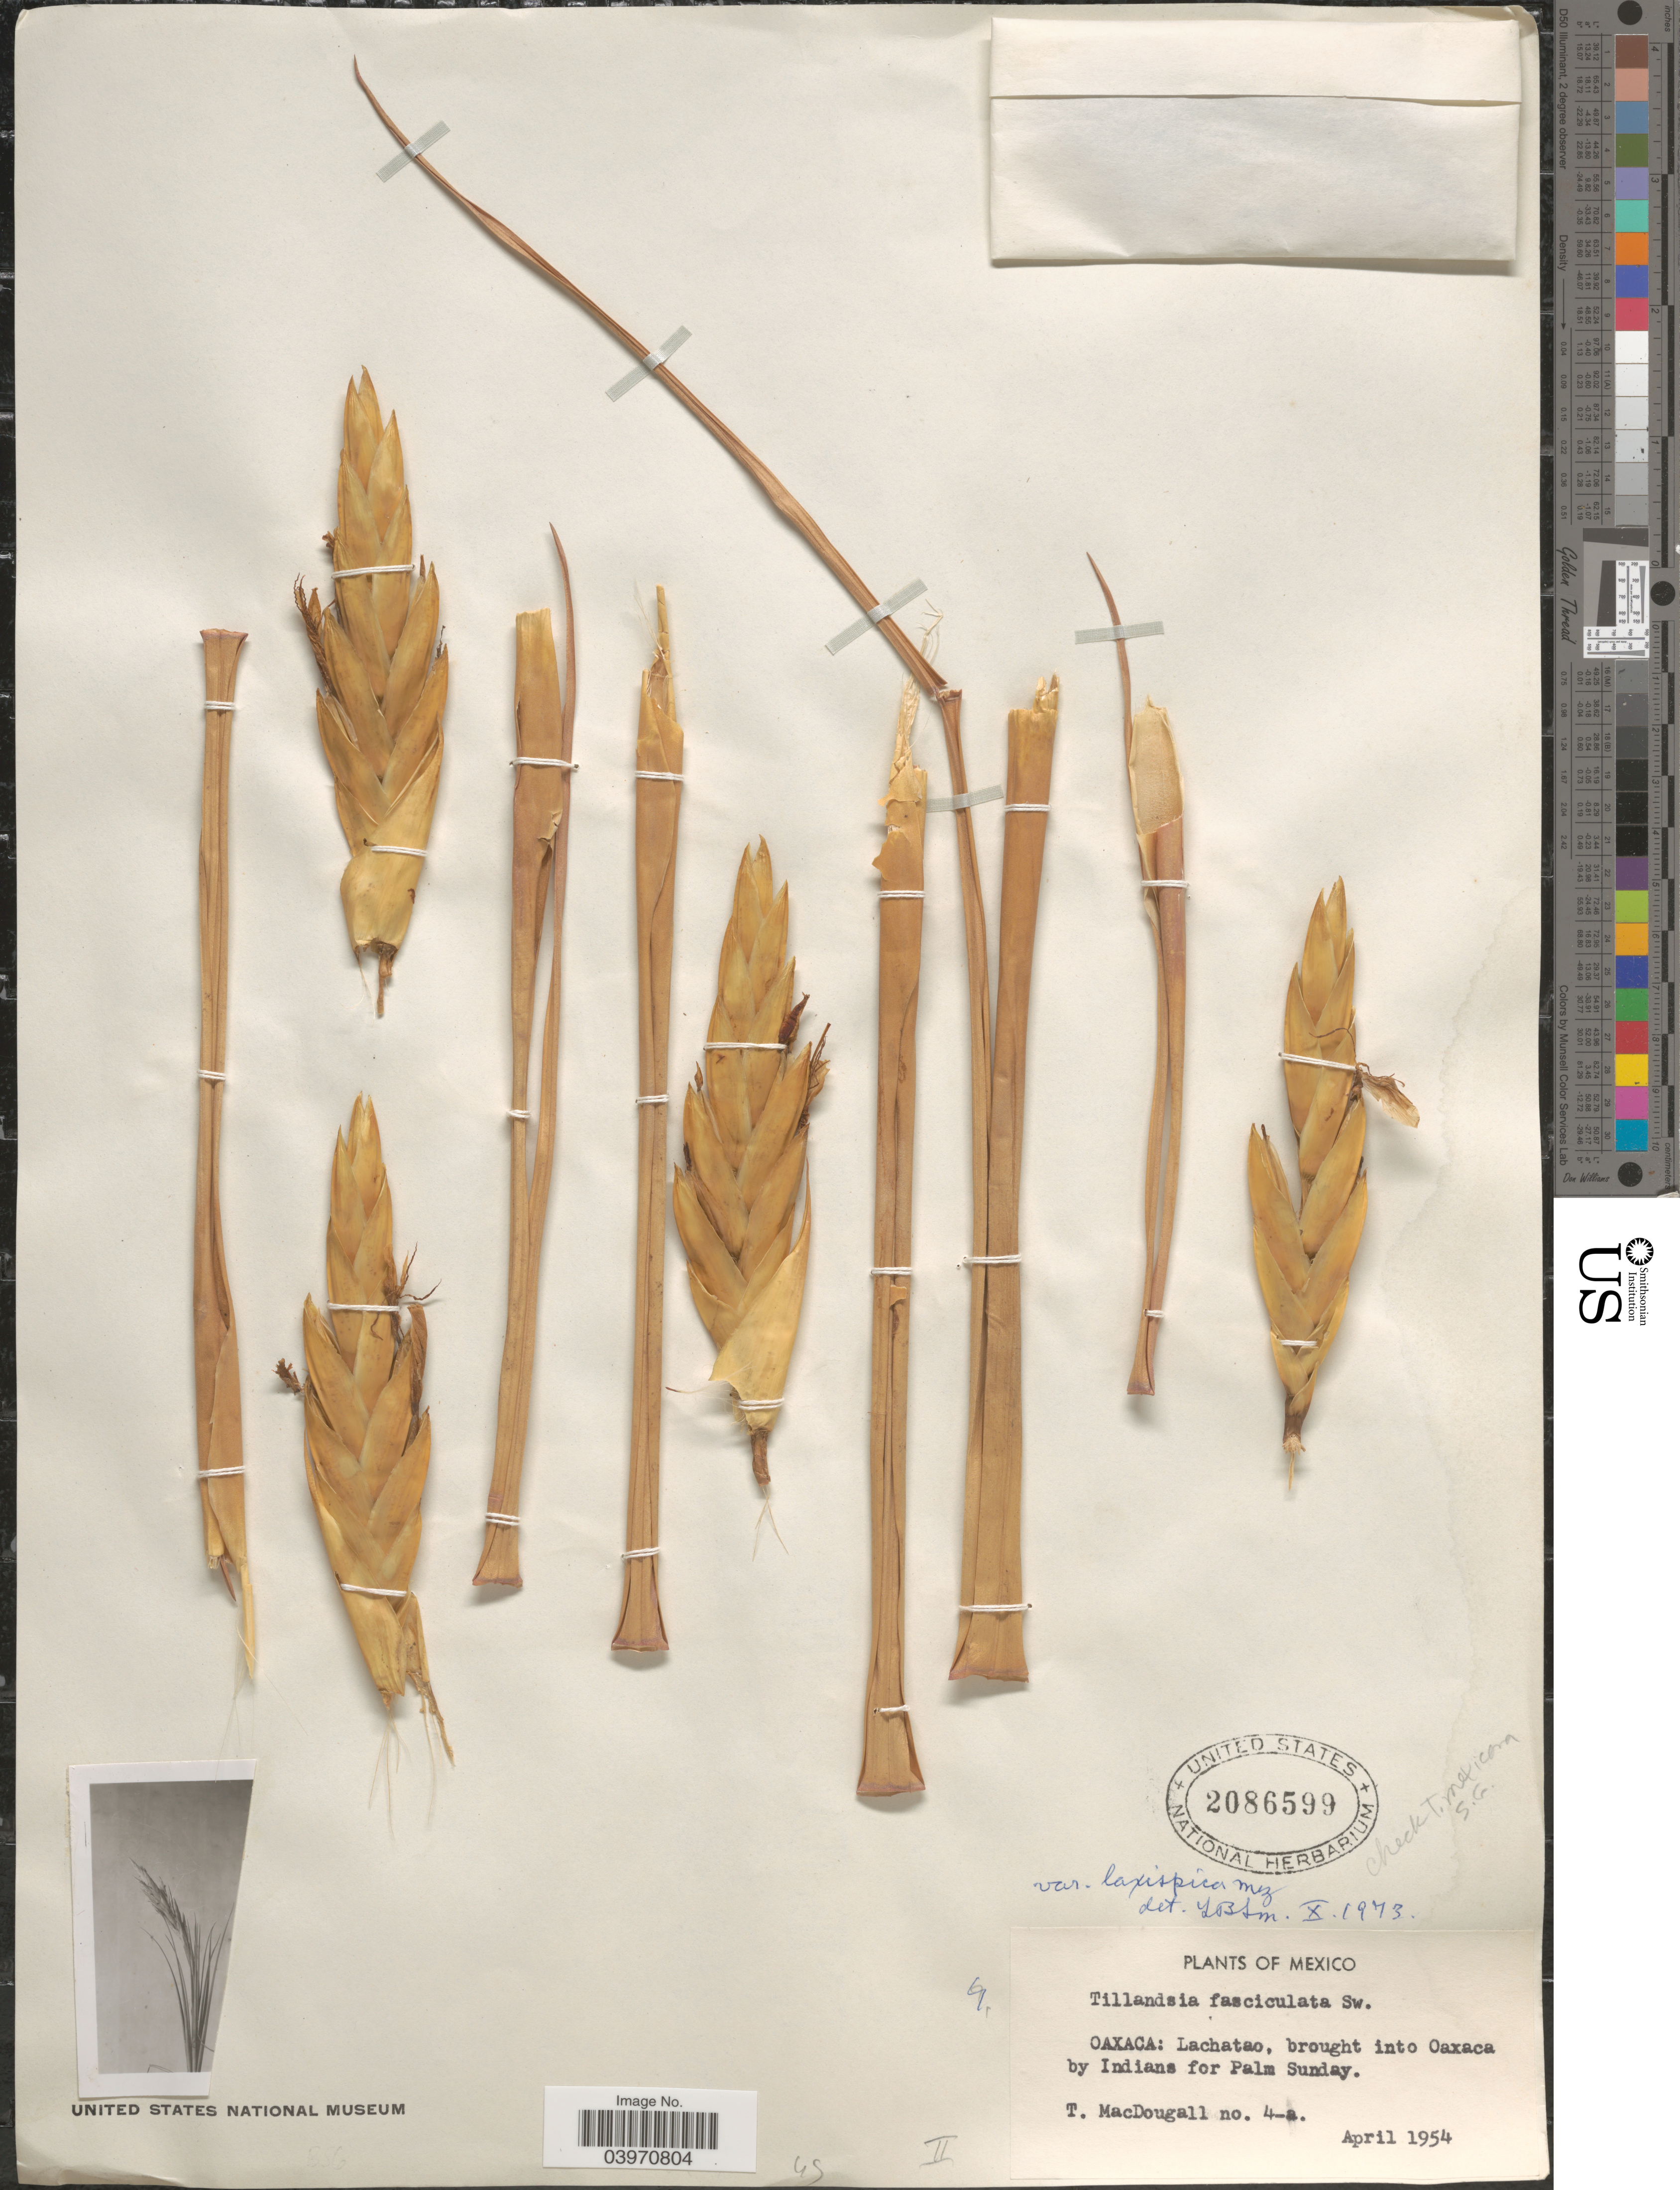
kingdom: Plantae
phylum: Tracheophyta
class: Liliopsida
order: Poales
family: Bromeliaceae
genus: Tillandsia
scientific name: Tillandsia fasciculata var. laxispica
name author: Mez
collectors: T. B. MacDougall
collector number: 4-a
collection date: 1954-04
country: Mexico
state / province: Oaxaca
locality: Lachatao.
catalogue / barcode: US 2086599